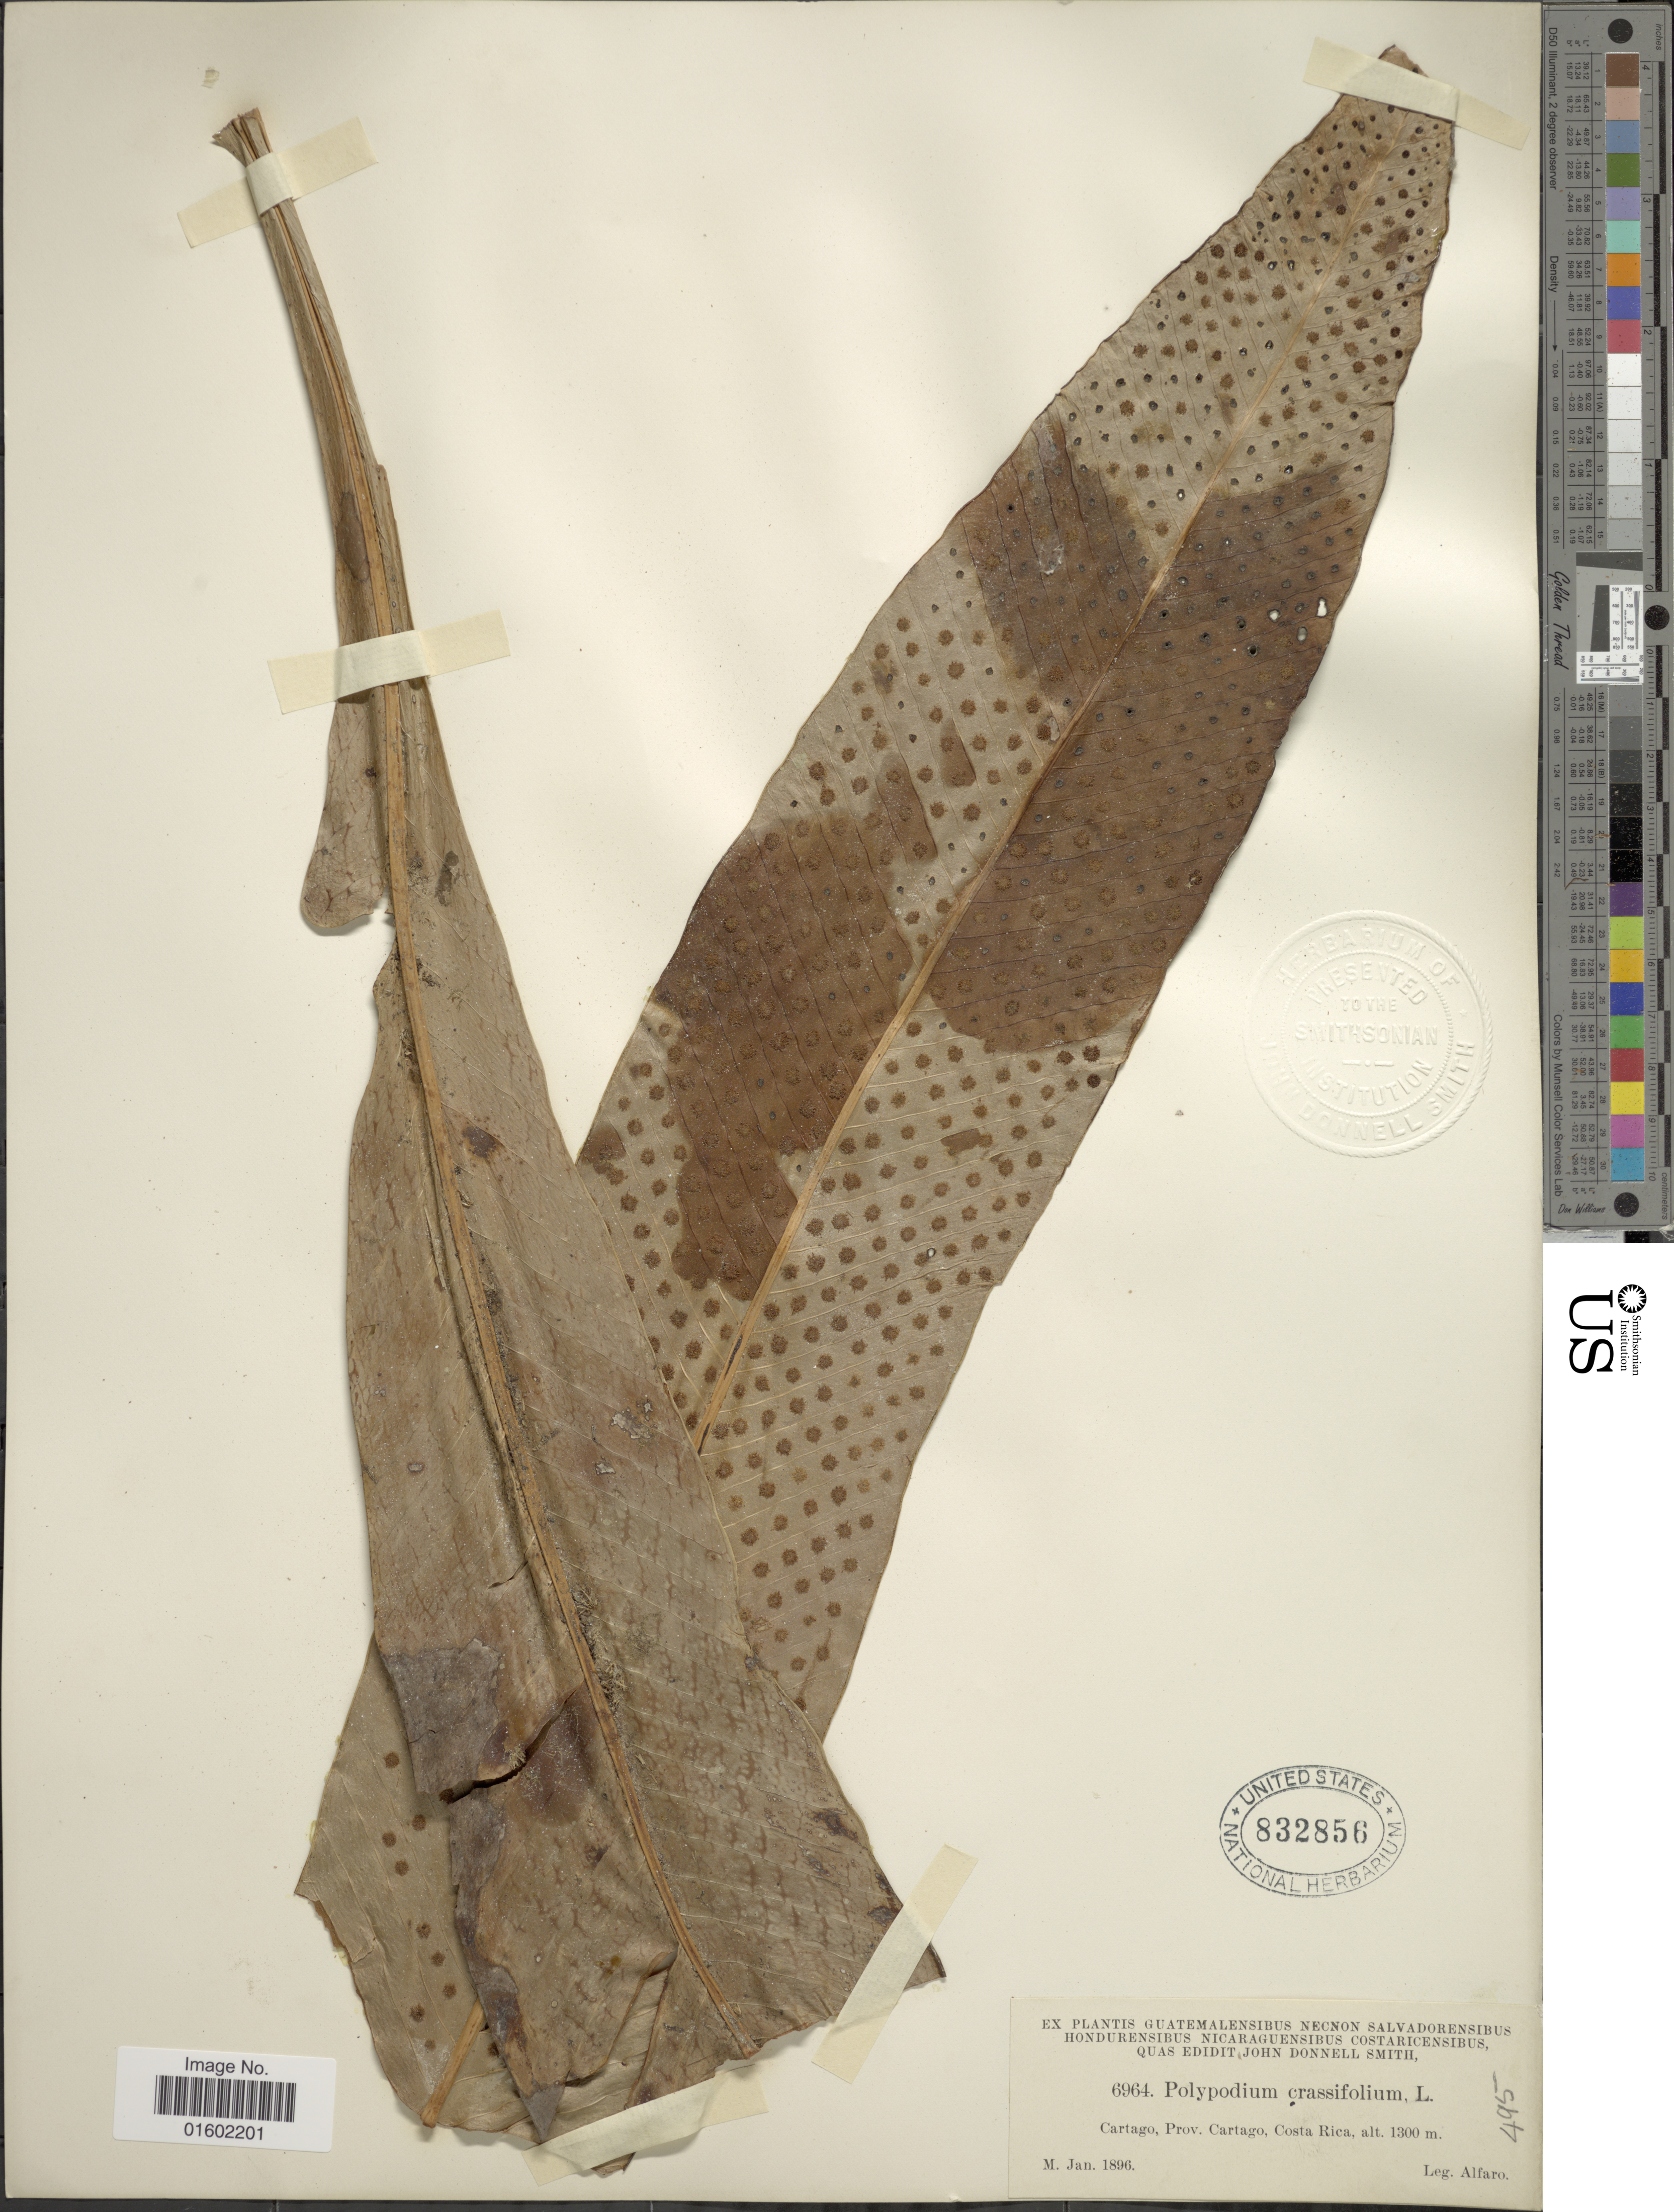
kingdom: Plantae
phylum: Tracheophyta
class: Polypodiopsida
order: Polypodiales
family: Polypodiaceae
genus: Niphidium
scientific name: Niphidium crassifolium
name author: (L.) Lellinger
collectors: Alfaro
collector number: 6964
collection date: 1896-01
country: Costa Rica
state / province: Cartago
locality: Cartago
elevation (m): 1300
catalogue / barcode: US 832856